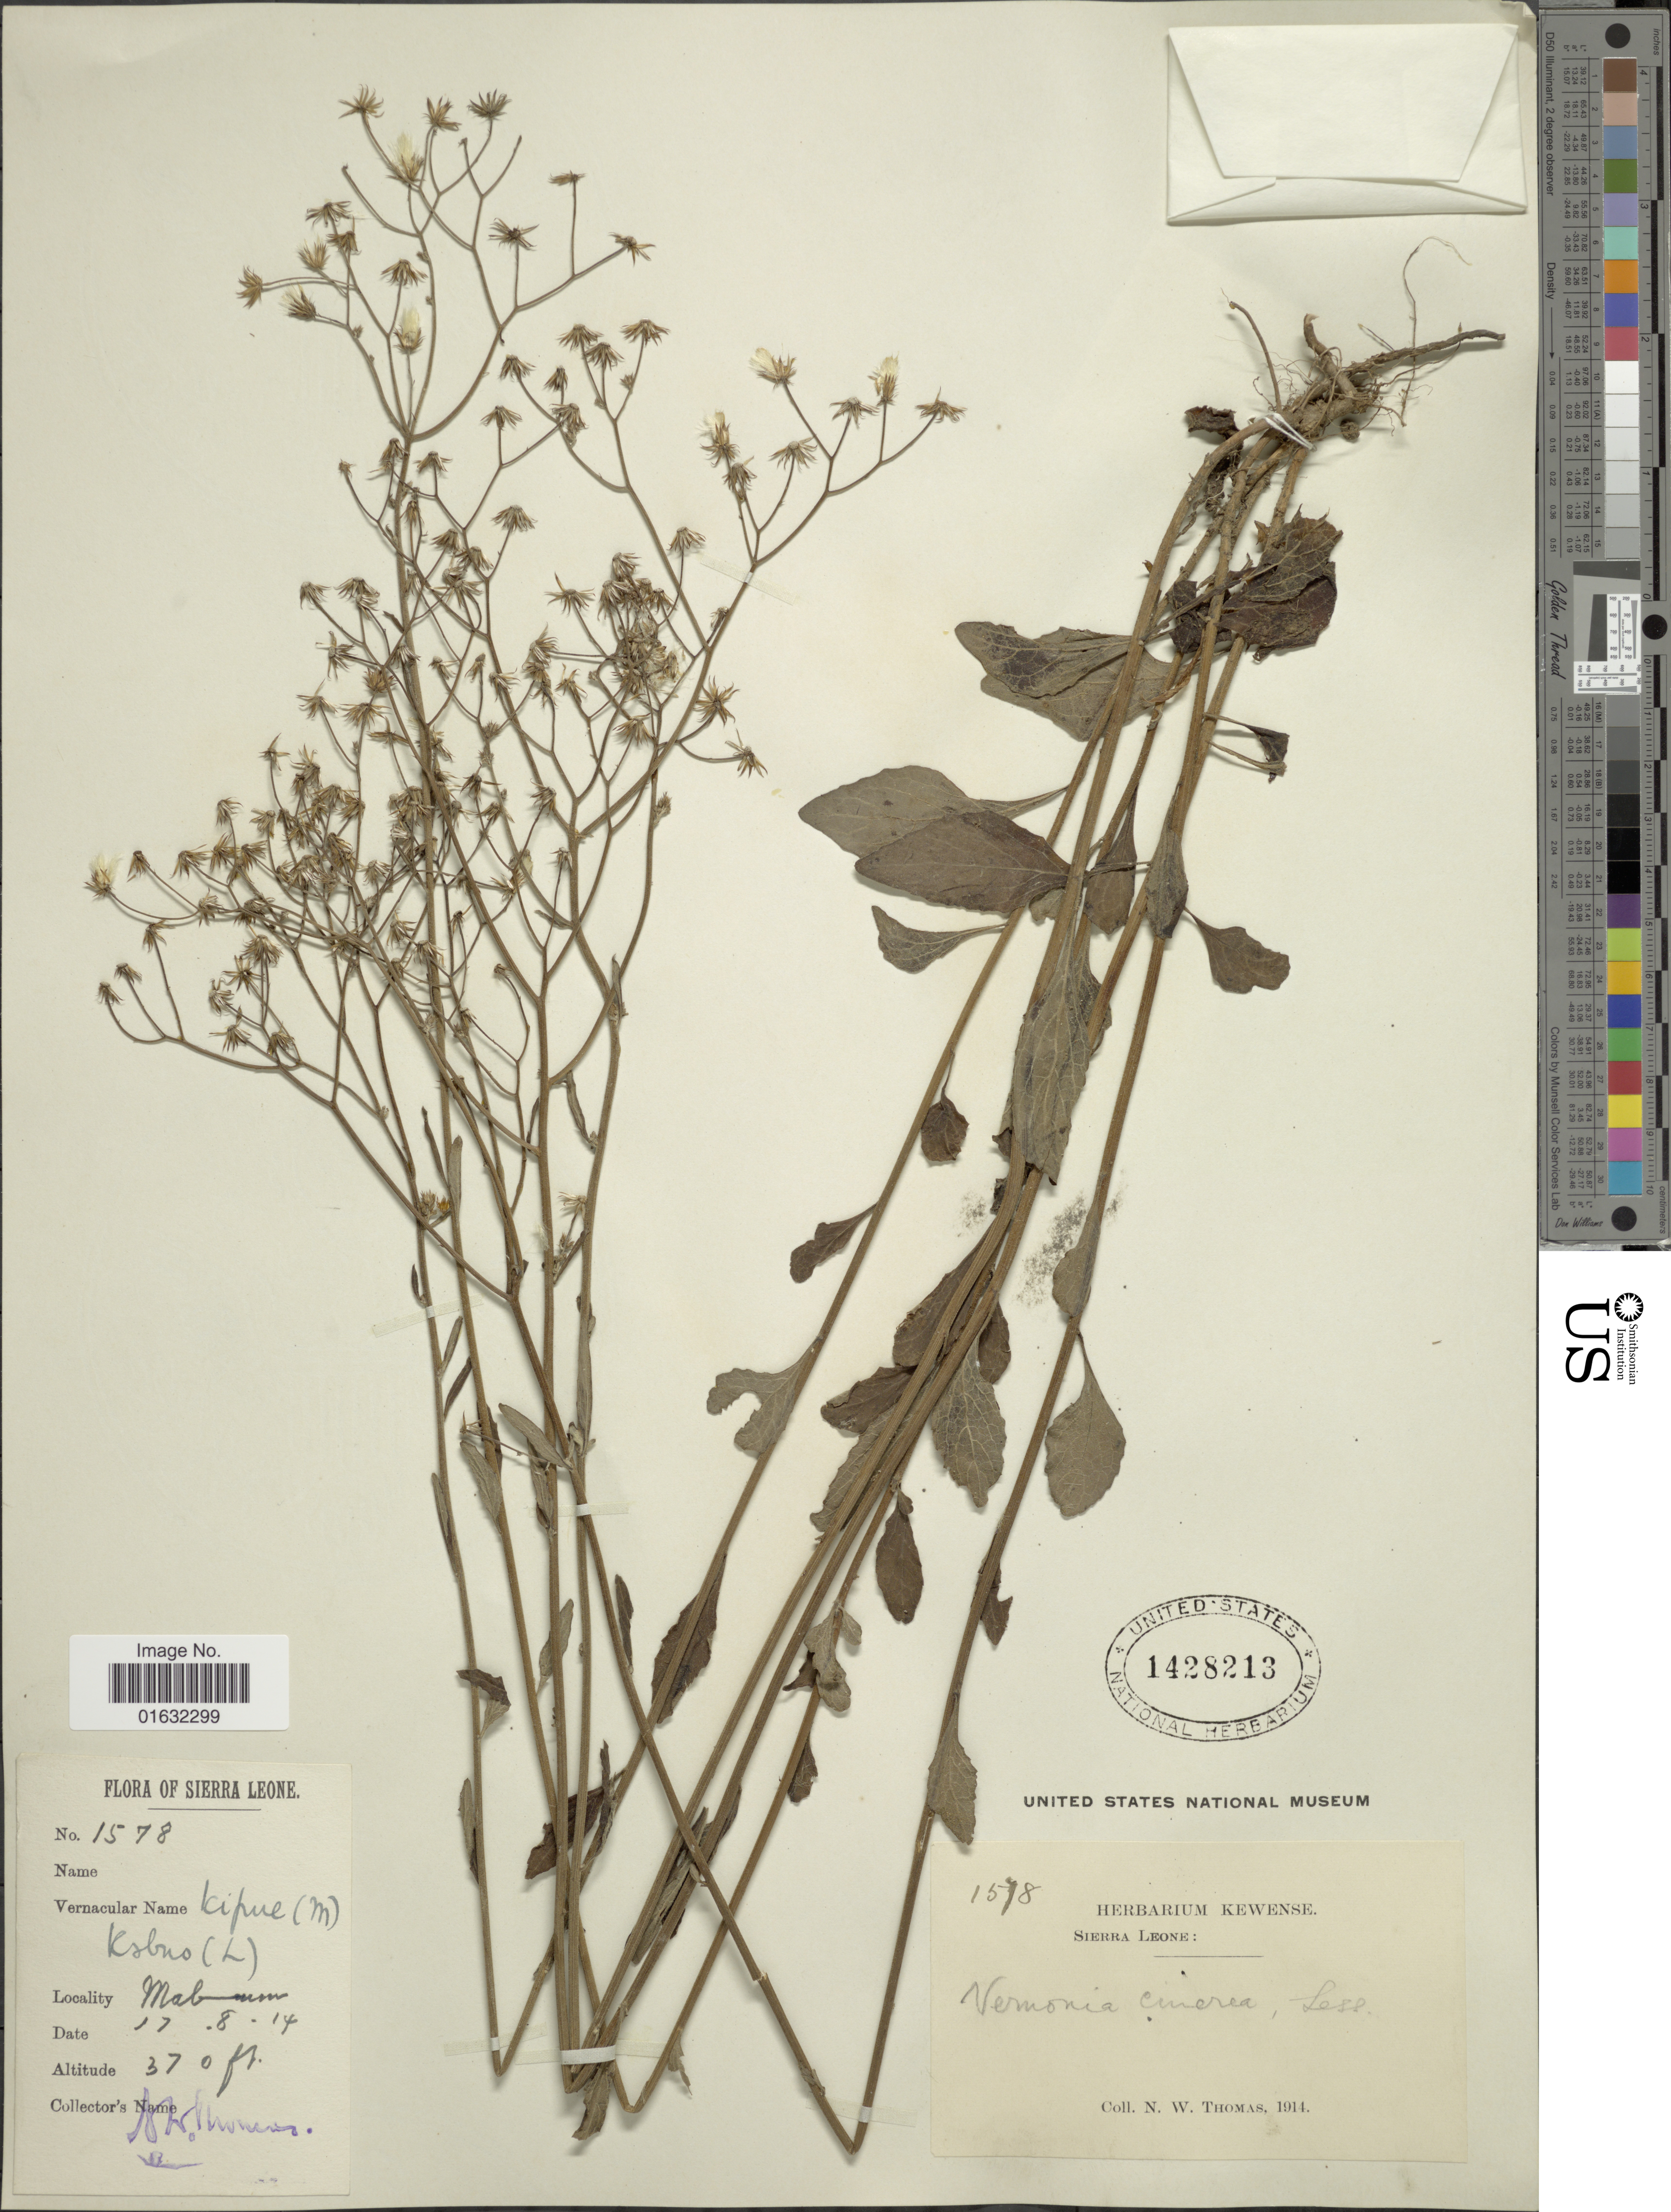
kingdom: Plantae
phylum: Tracheophyta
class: Magnoliopsida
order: Asterales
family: Asteraceae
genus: Cyanthillium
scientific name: Cyanthillium cinereum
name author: (L.) H. Rob.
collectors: N. Thomas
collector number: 1578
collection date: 1914-08-17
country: Sierra Leone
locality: Mabum.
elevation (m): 113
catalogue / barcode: US 1428213